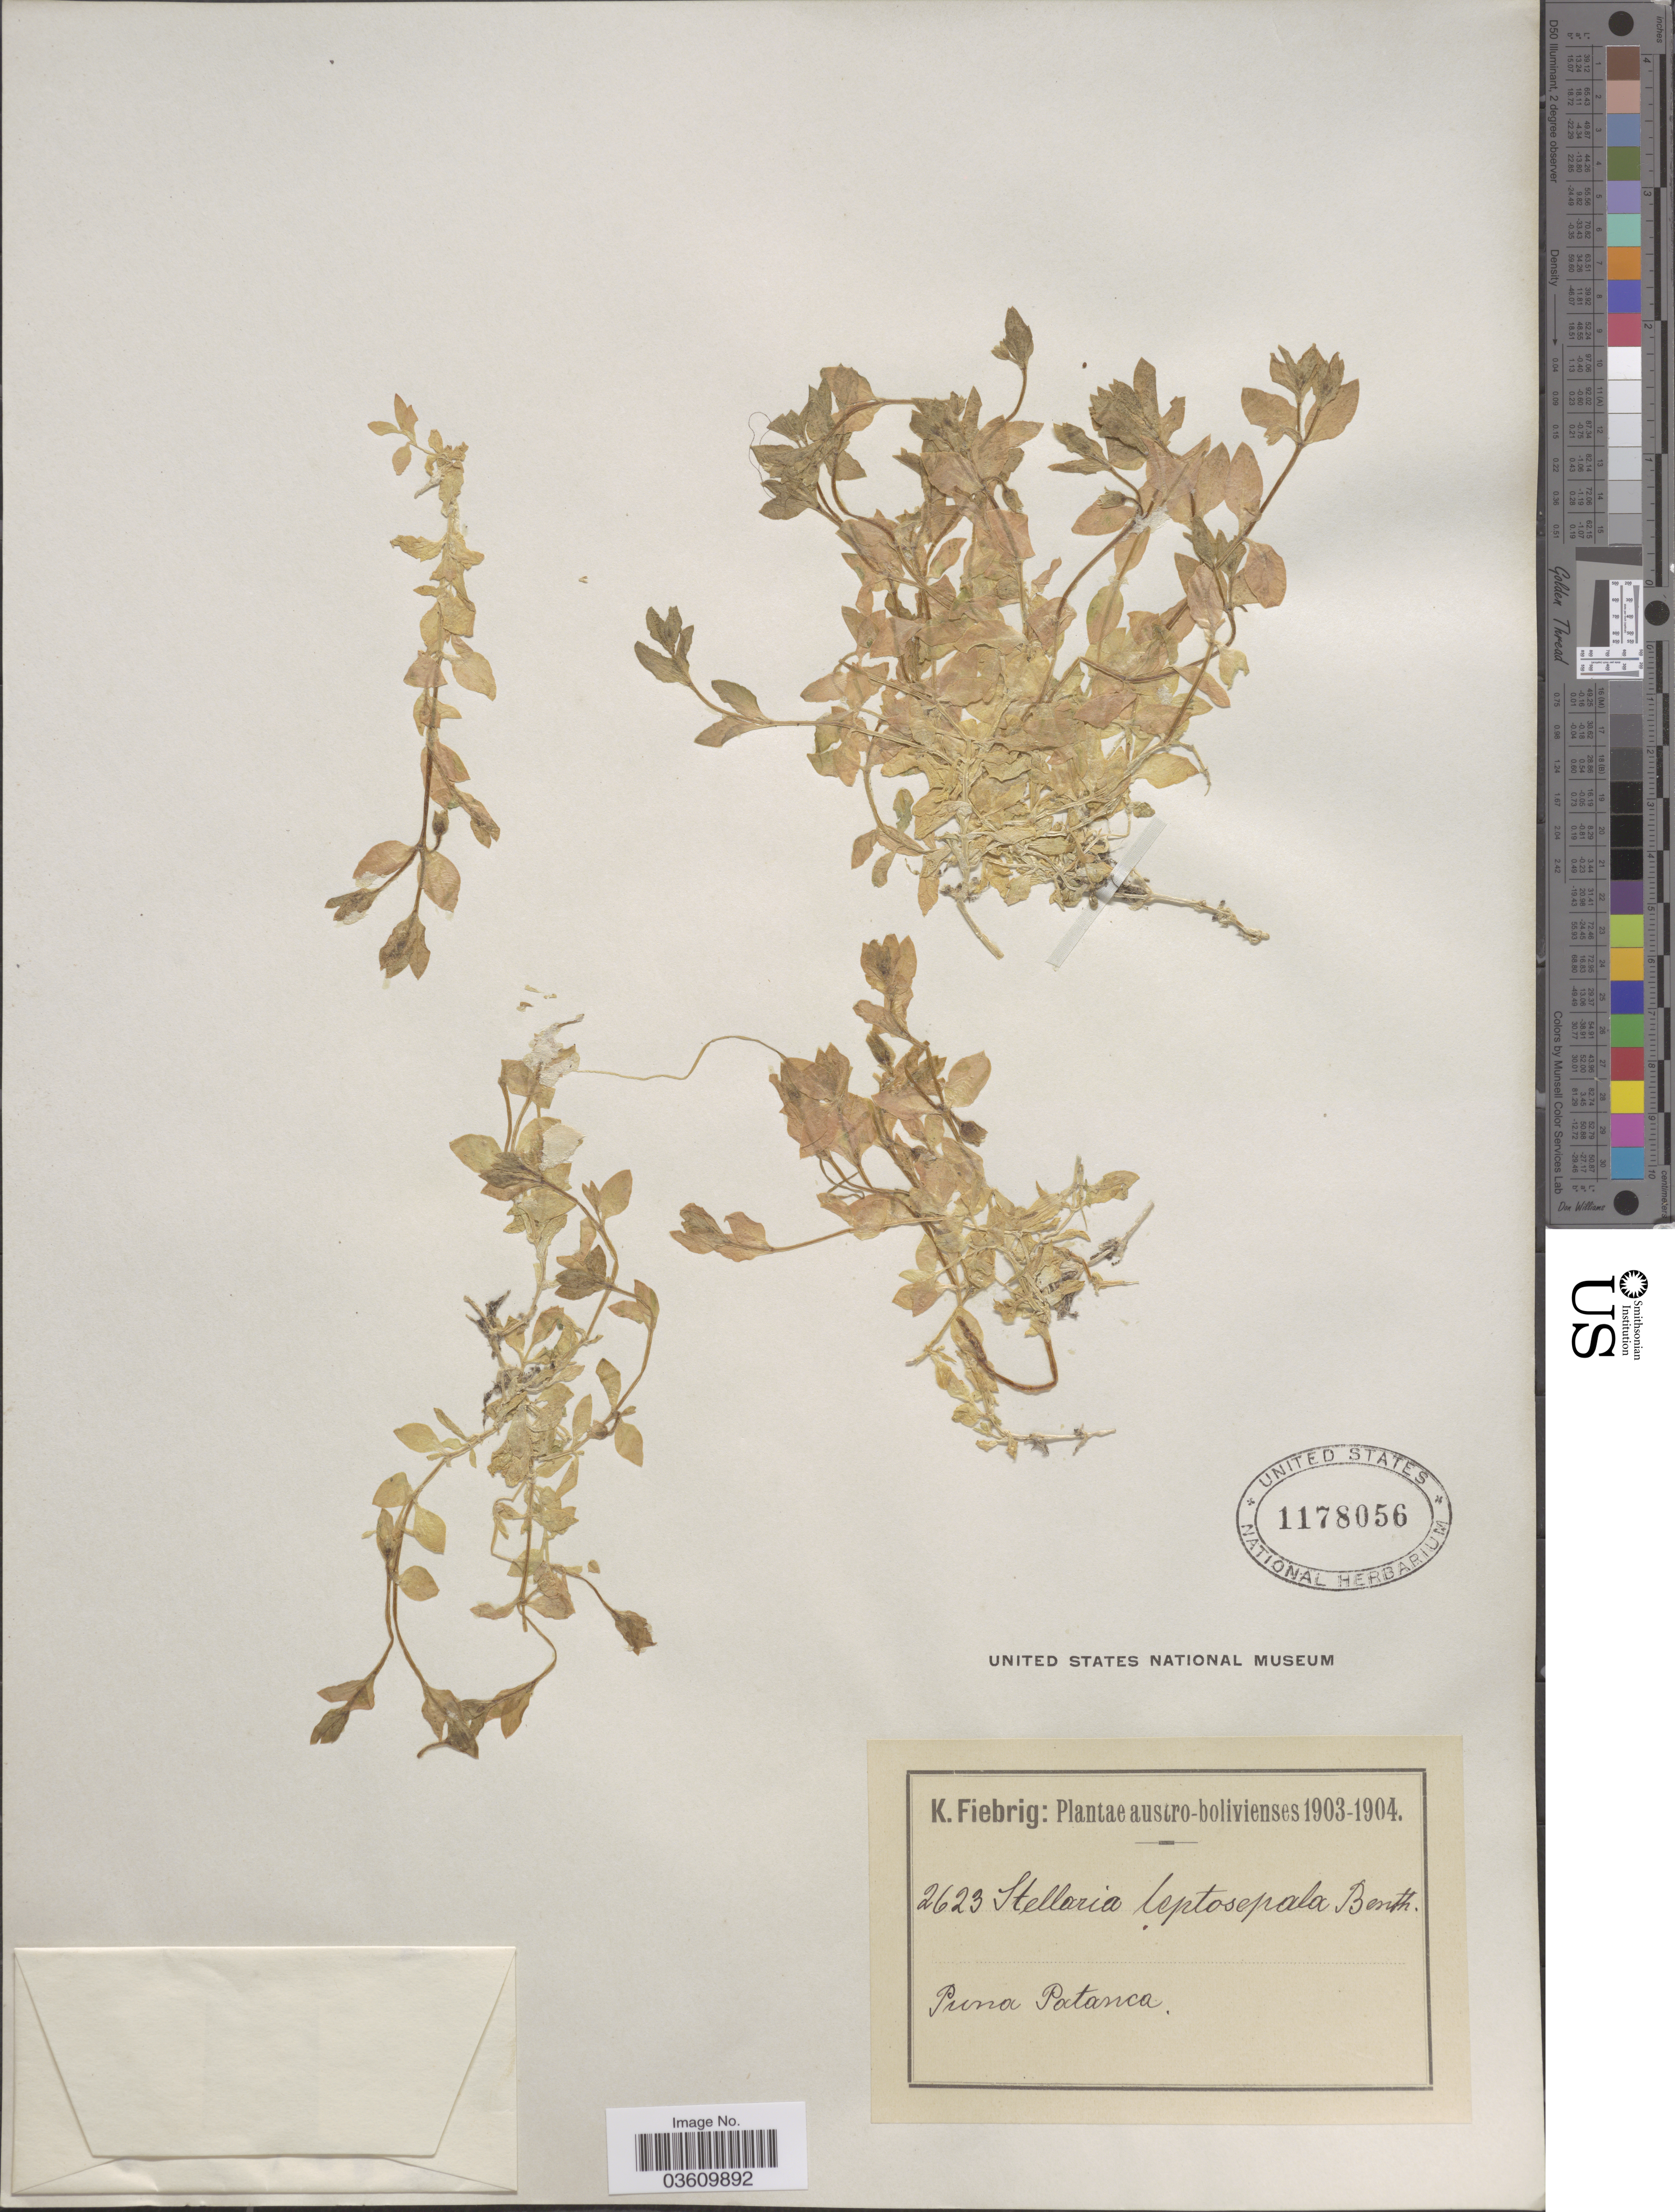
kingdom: Plantae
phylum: Tracheophyta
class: Magnoliopsida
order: Caryophyllales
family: Caryophyllaceae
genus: Stellaria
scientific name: Stellaria media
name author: (L.) Vill.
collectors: K. Fiebrig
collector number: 2623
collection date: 1903/1904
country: Bolivia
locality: Puna Patanca.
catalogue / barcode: US 1178056